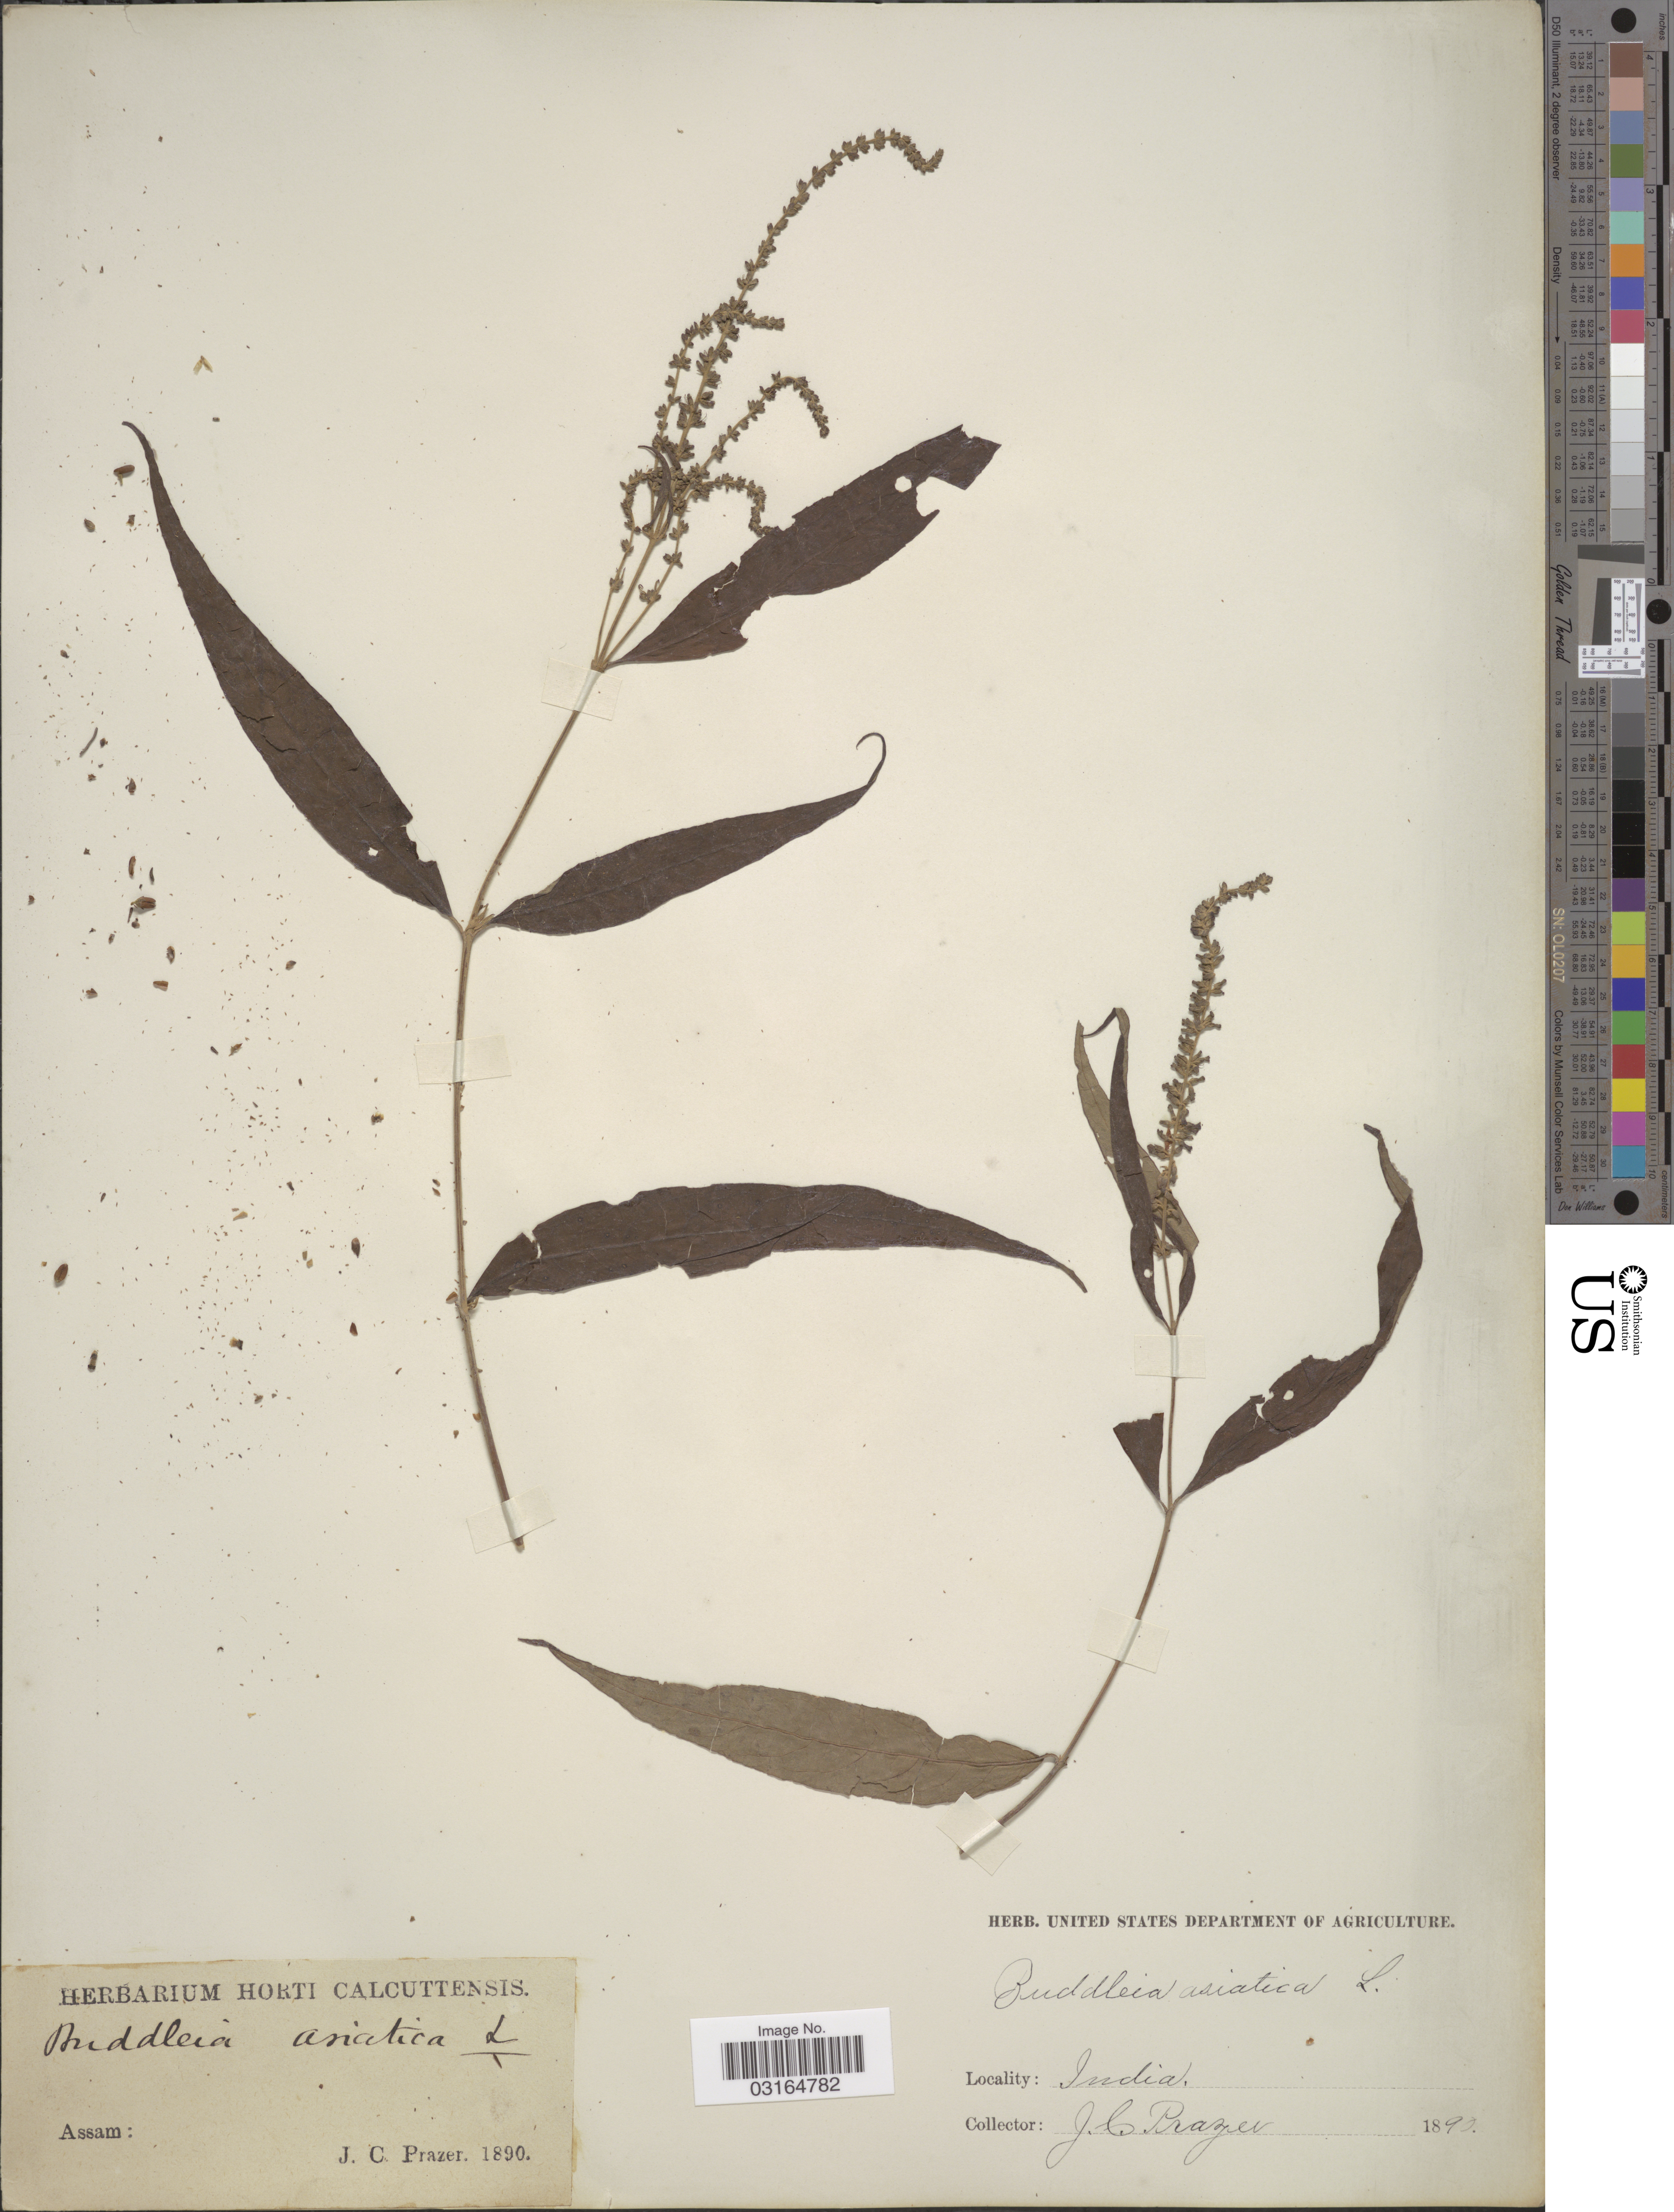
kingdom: Plantae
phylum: Tracheophyta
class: Magnoliopsida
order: Lamiales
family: Scrophulariaceae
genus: Buddleja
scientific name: Buddleja asiatica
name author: Lour.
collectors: J. Prazer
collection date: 1890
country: India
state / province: Assam